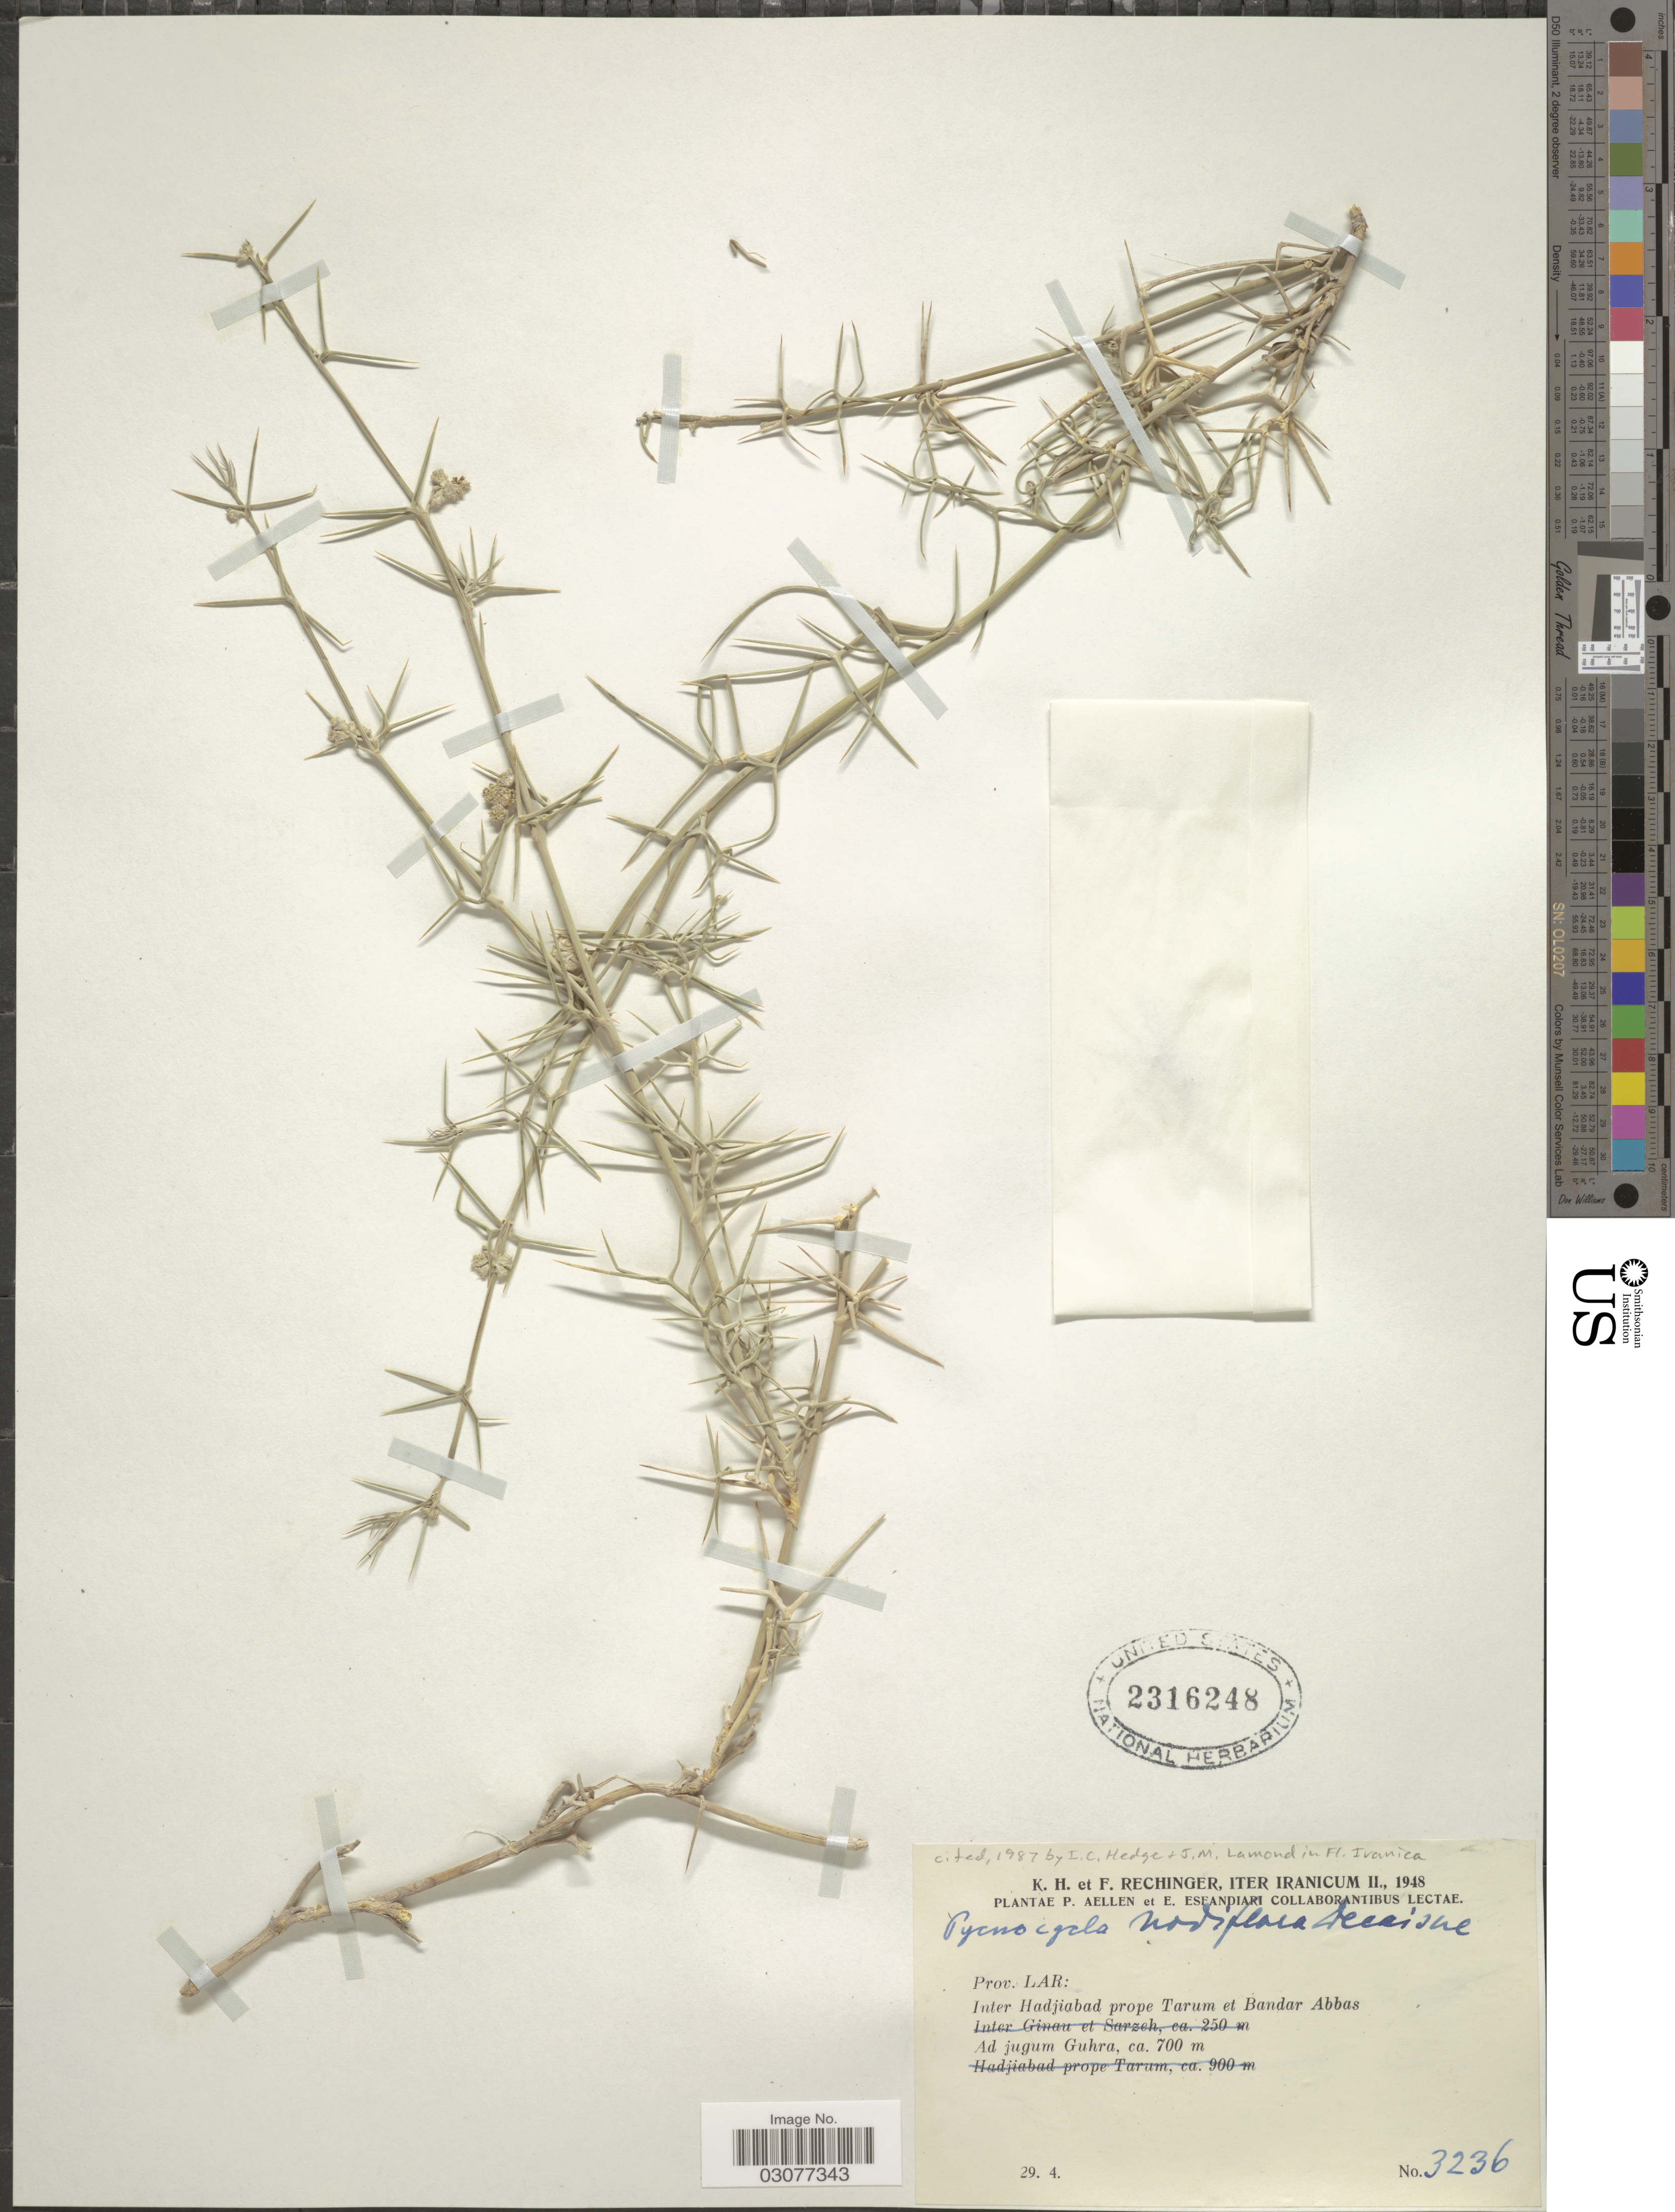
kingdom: Plantae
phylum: Tracheophyta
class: Magnoliopsida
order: Apiales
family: Apiaceae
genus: Pycnocycla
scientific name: Pycnocycla nodiflora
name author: Decne. ex Boiss.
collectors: K. H. Rechinger & F. Rechinger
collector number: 3236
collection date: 1948-04-29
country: Iran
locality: Prov. Lar: Inter Hadjiabad prope Tarum et Bandar Abbas, Ad jugam Guhra.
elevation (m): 700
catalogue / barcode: US 2316248